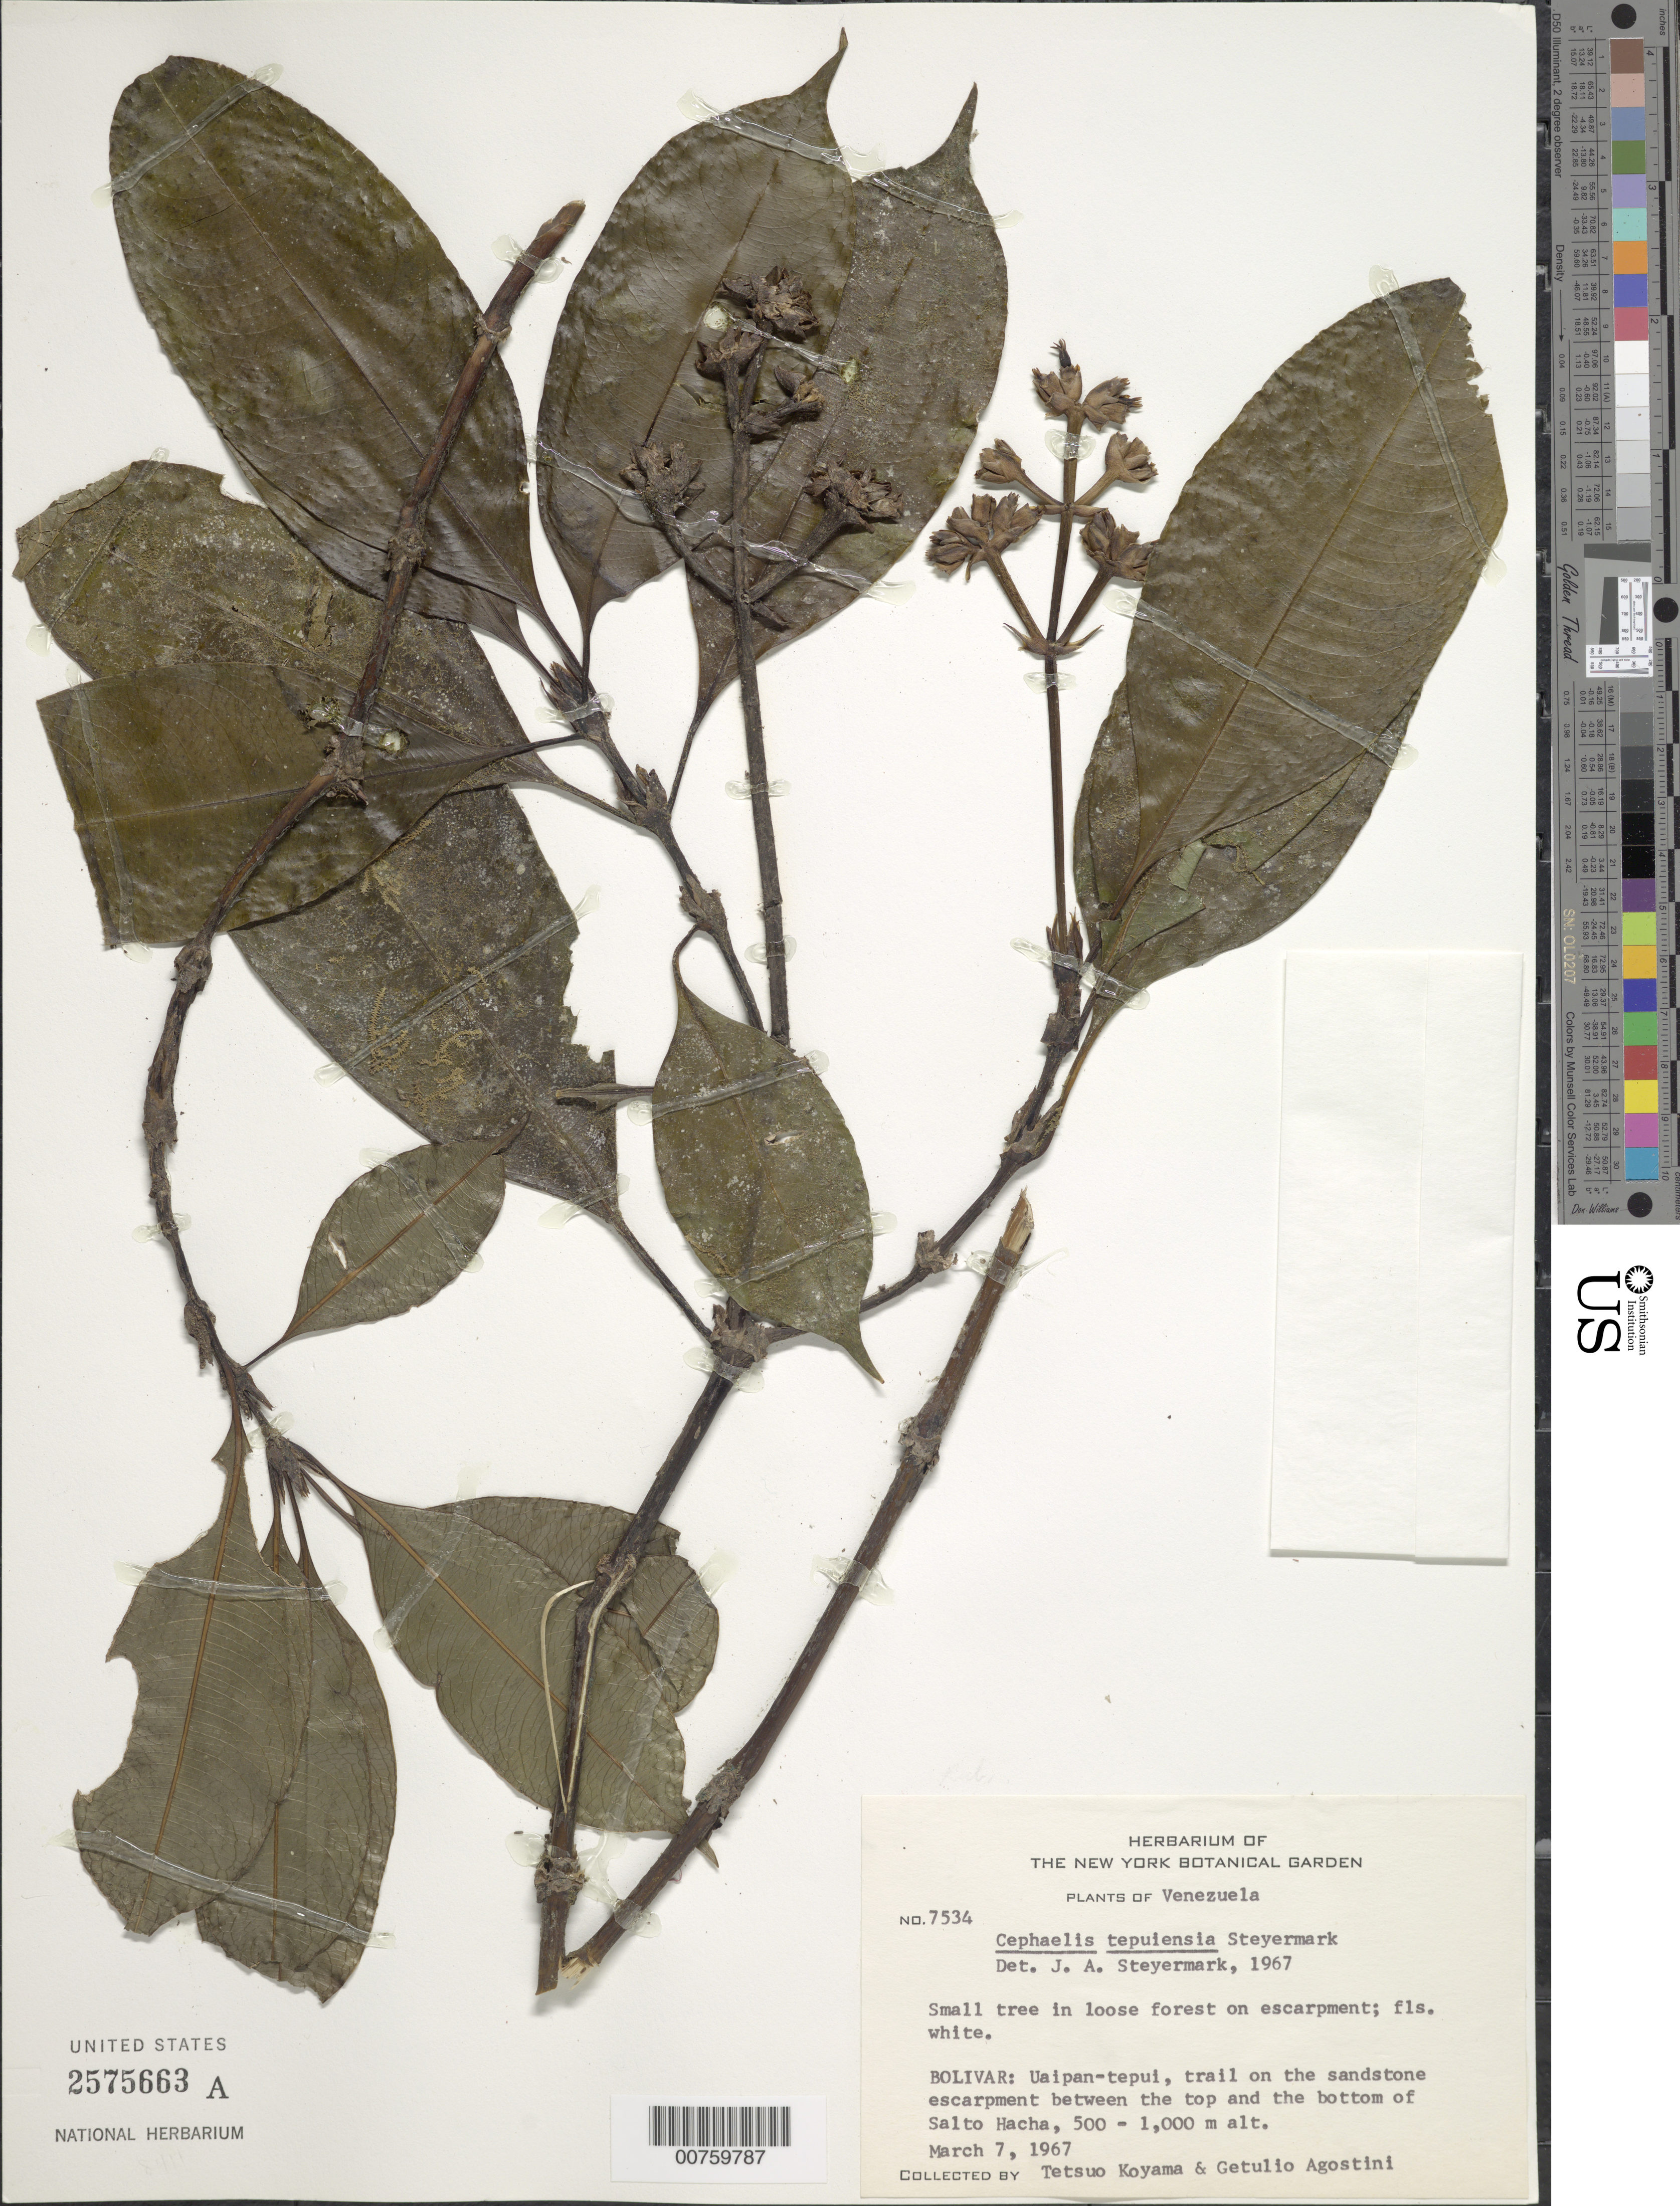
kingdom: Plantae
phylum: Tracheophyta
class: Magnoliopsida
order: Gentianales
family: Rubiaceae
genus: Psychotria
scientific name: Psychotria tepuiensis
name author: (Steyerm.) Steyerm.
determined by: Steyermark, Julian A., (VEN)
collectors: T. Koyama & G. Agostini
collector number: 7534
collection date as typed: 7-Mar-67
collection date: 1967-03-07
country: Venezuela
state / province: Bolívar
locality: Uaipan-tepuí, between base and top of Salto Hacha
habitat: Trail on the sandstone escarpment; in loose forest on escarpment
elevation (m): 500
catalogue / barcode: US 2575663A